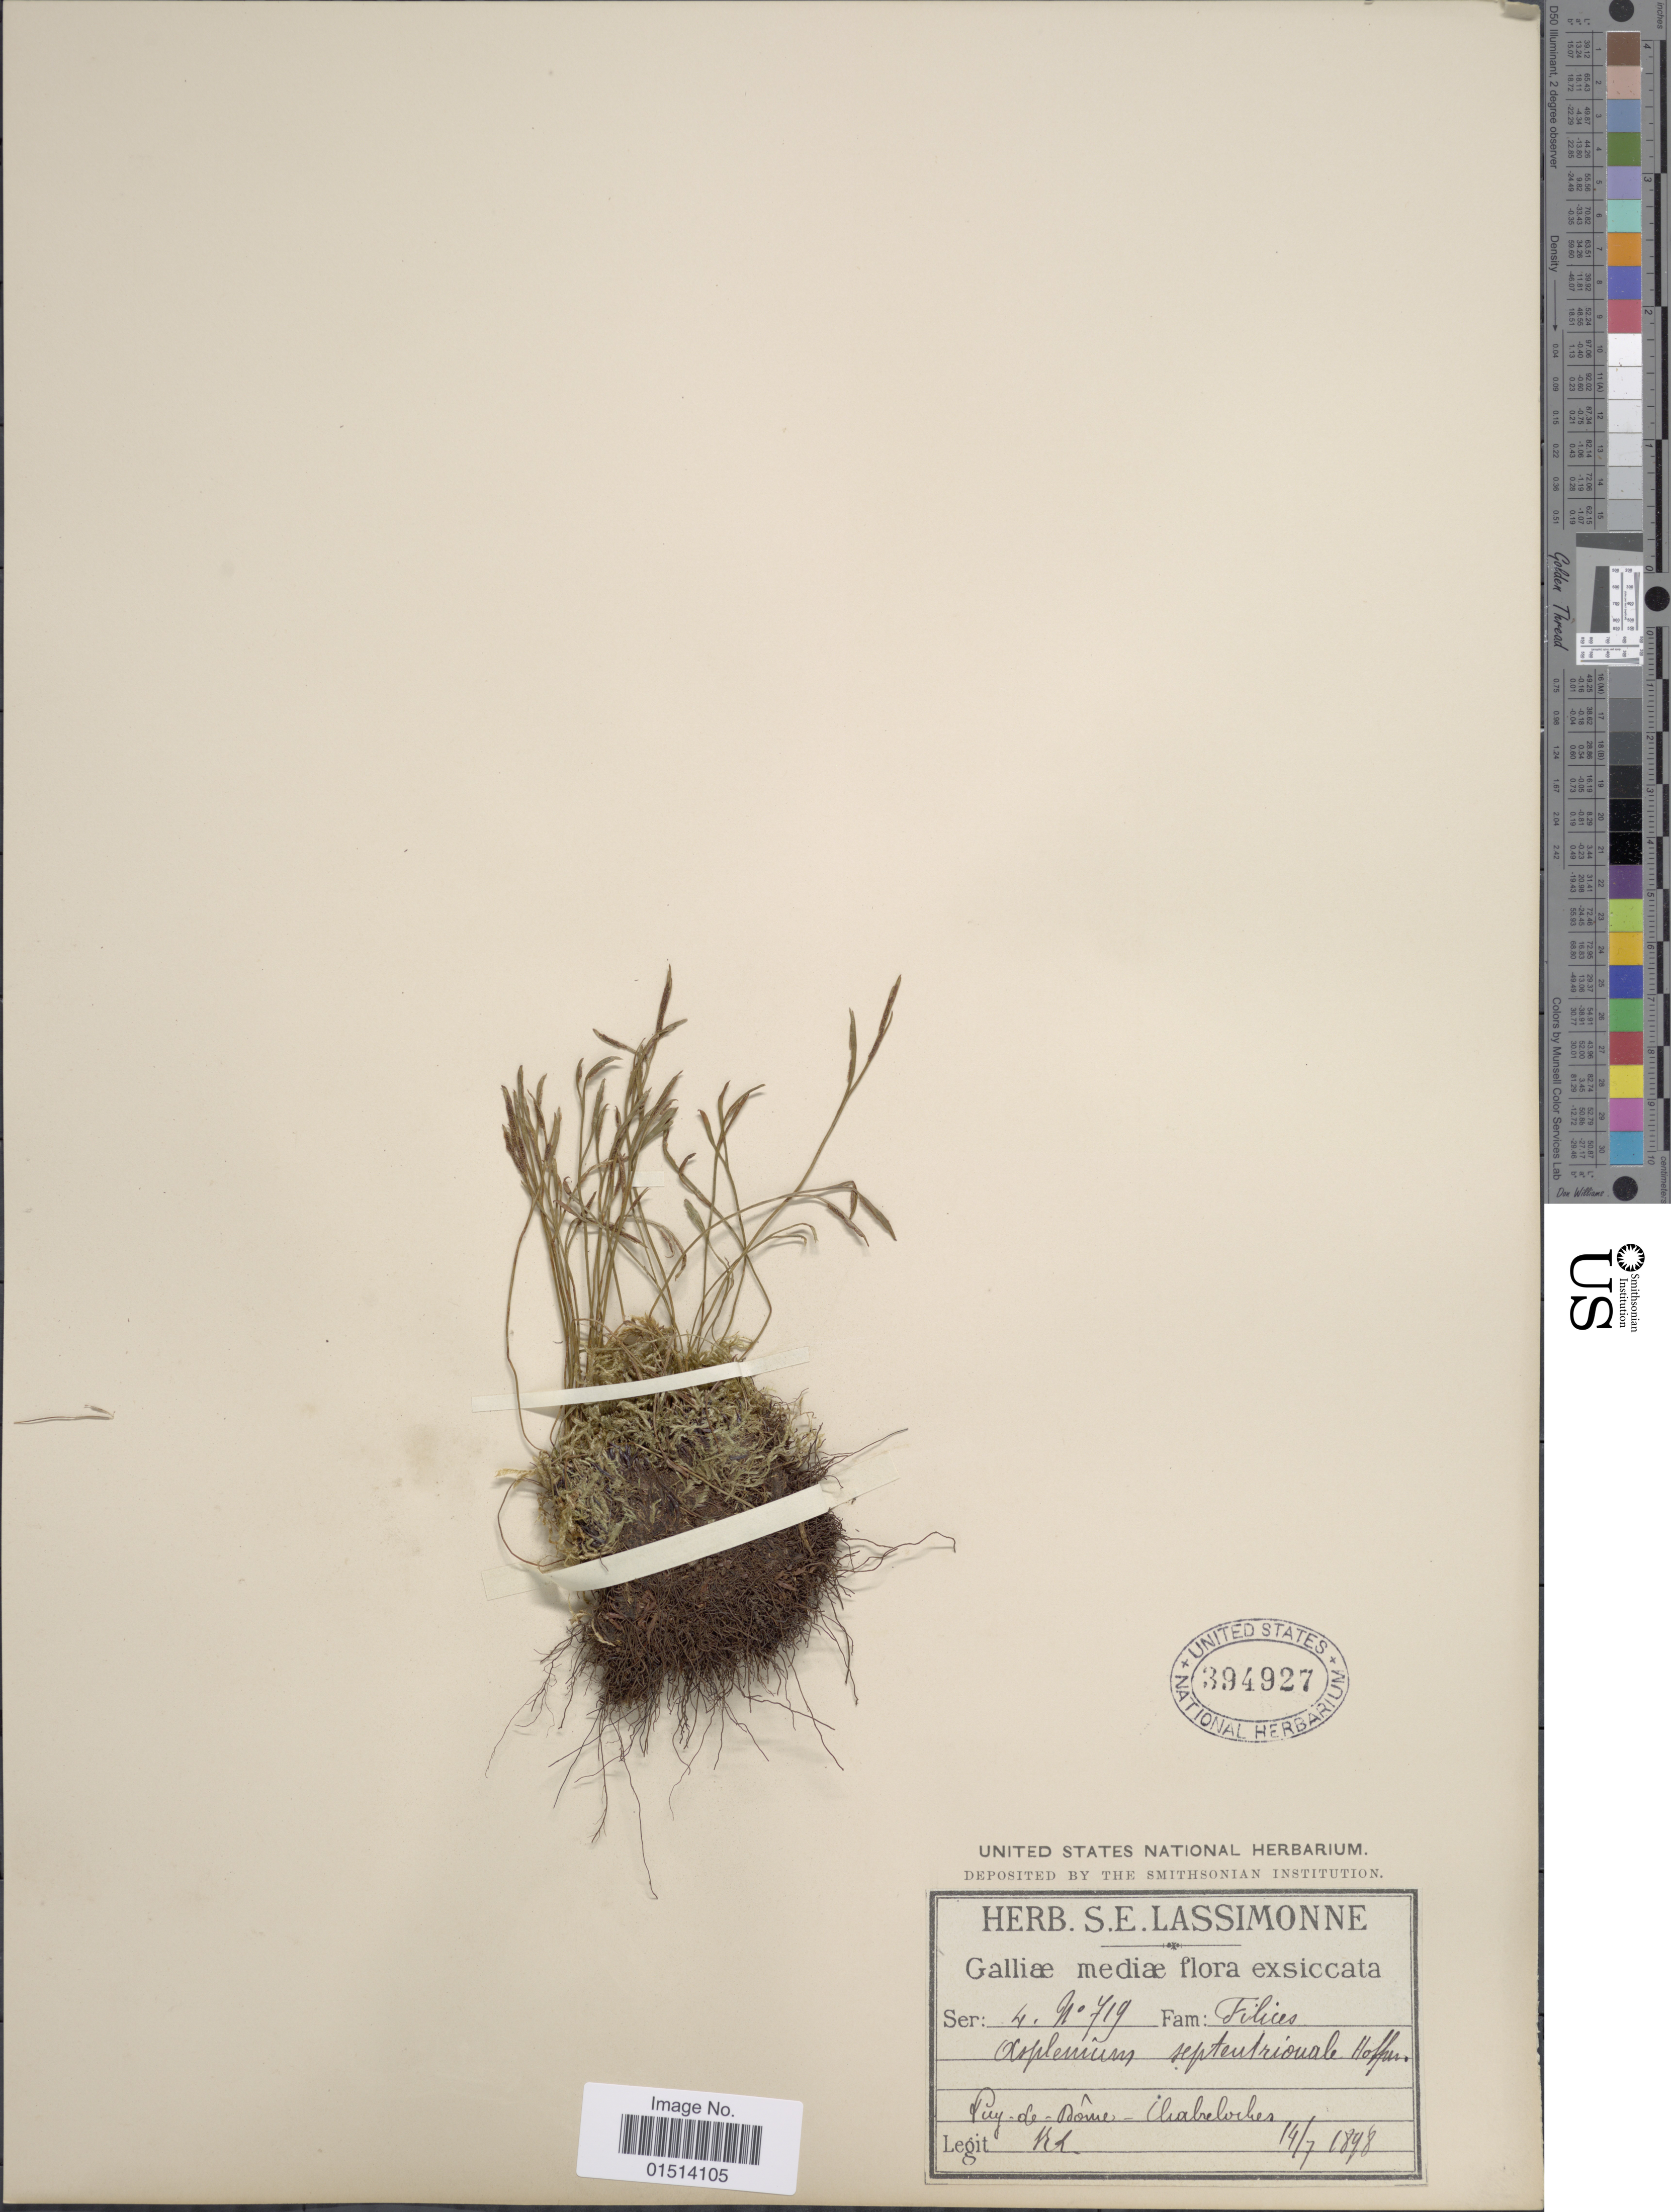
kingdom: Plantae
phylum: Tracheophyta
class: Polypodiopsida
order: Polypodiales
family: Aspleniaceae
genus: Asplenium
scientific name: Asplenium septentrionale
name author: (L.) Hoffm.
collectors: S. Lassimonne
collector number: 719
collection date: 1998-07-14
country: France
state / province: Auvergne-Rhône-Alpes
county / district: Puy-de-Dôme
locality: Galliæ mediæ [Central France]. Puy-de-Dôme, Chabreloches.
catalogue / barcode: US 394927